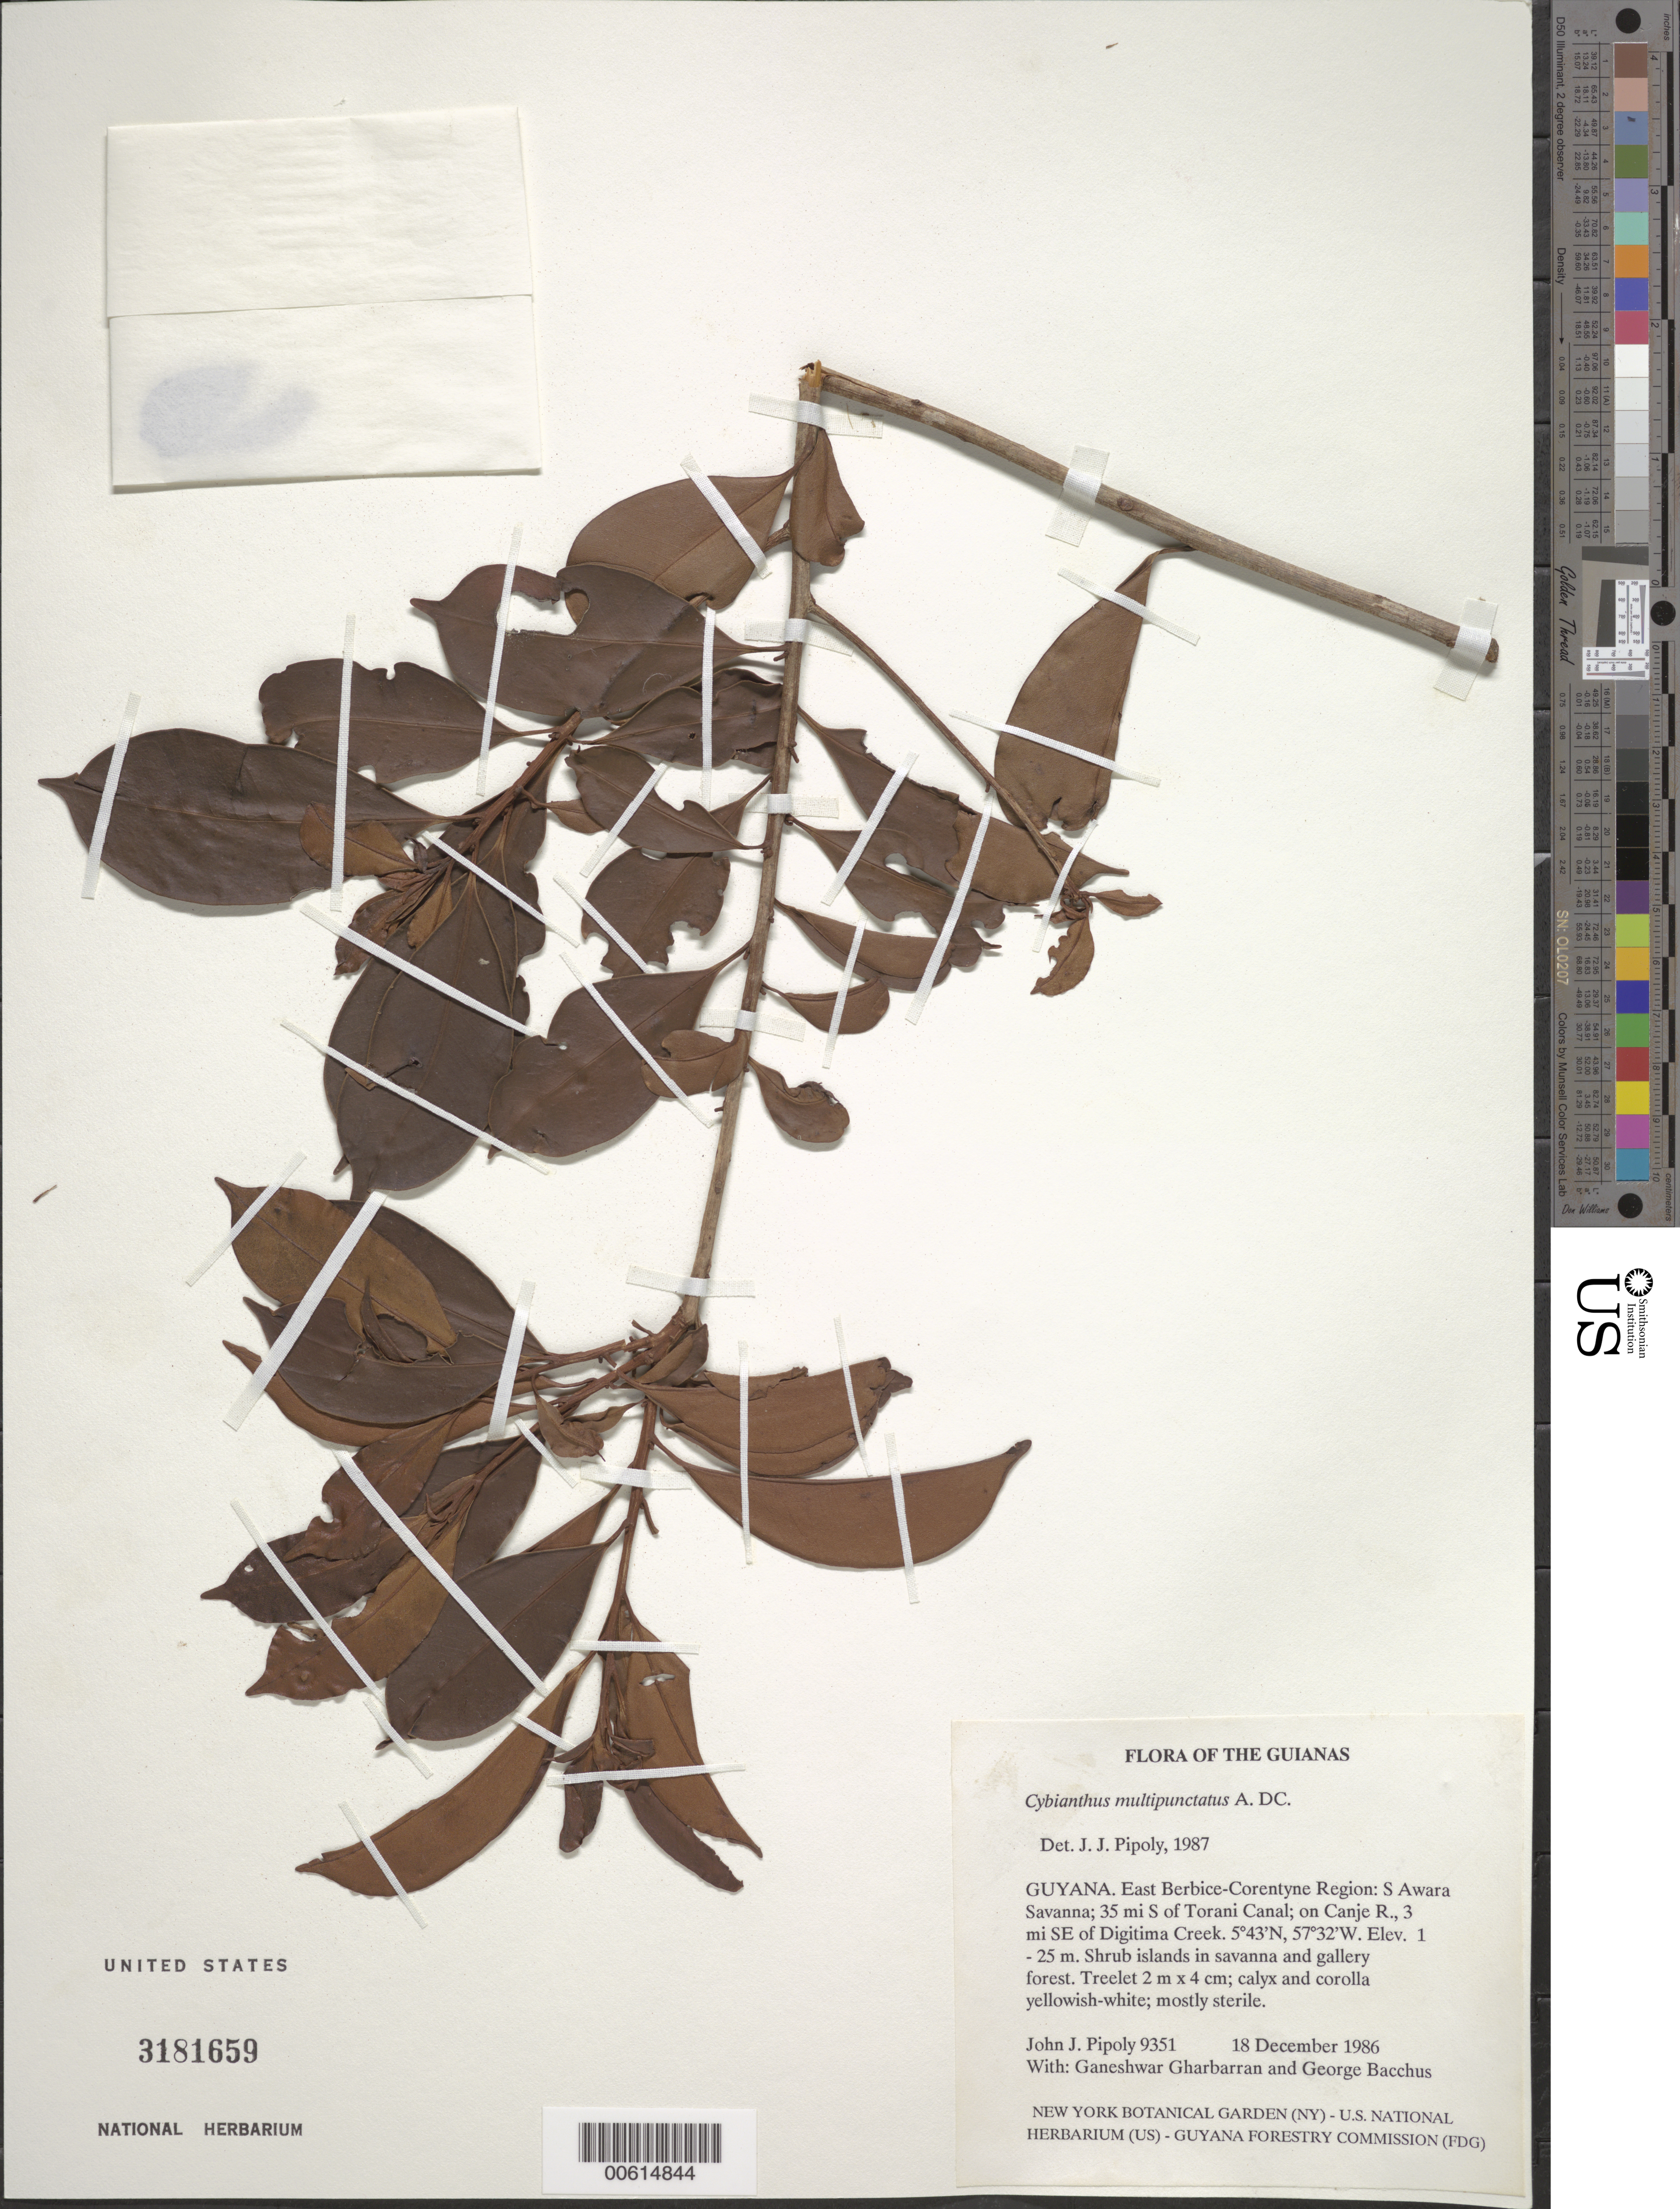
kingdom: Plantae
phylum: Tracheophyta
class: Magnoliopsida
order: Ericales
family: Primulaceae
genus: Cybianthus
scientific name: Cybianthus guyanensis subsp. multipunctatus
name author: (A. DC.) Pipoly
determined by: Pipoly, J. J., III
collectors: J. J. Pipoly, G. Gharbarran & G. Bacchus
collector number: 9351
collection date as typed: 18 December 1986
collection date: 1986-12-18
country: Guyana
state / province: E. Berbice-Corentyne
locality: S Awara Savanna; ±35 mi S of Torani Canal; on Canje R., 3 mi SE of Digitima Creek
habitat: Shrub islands in savanna and gallery forest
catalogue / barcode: US 3181659